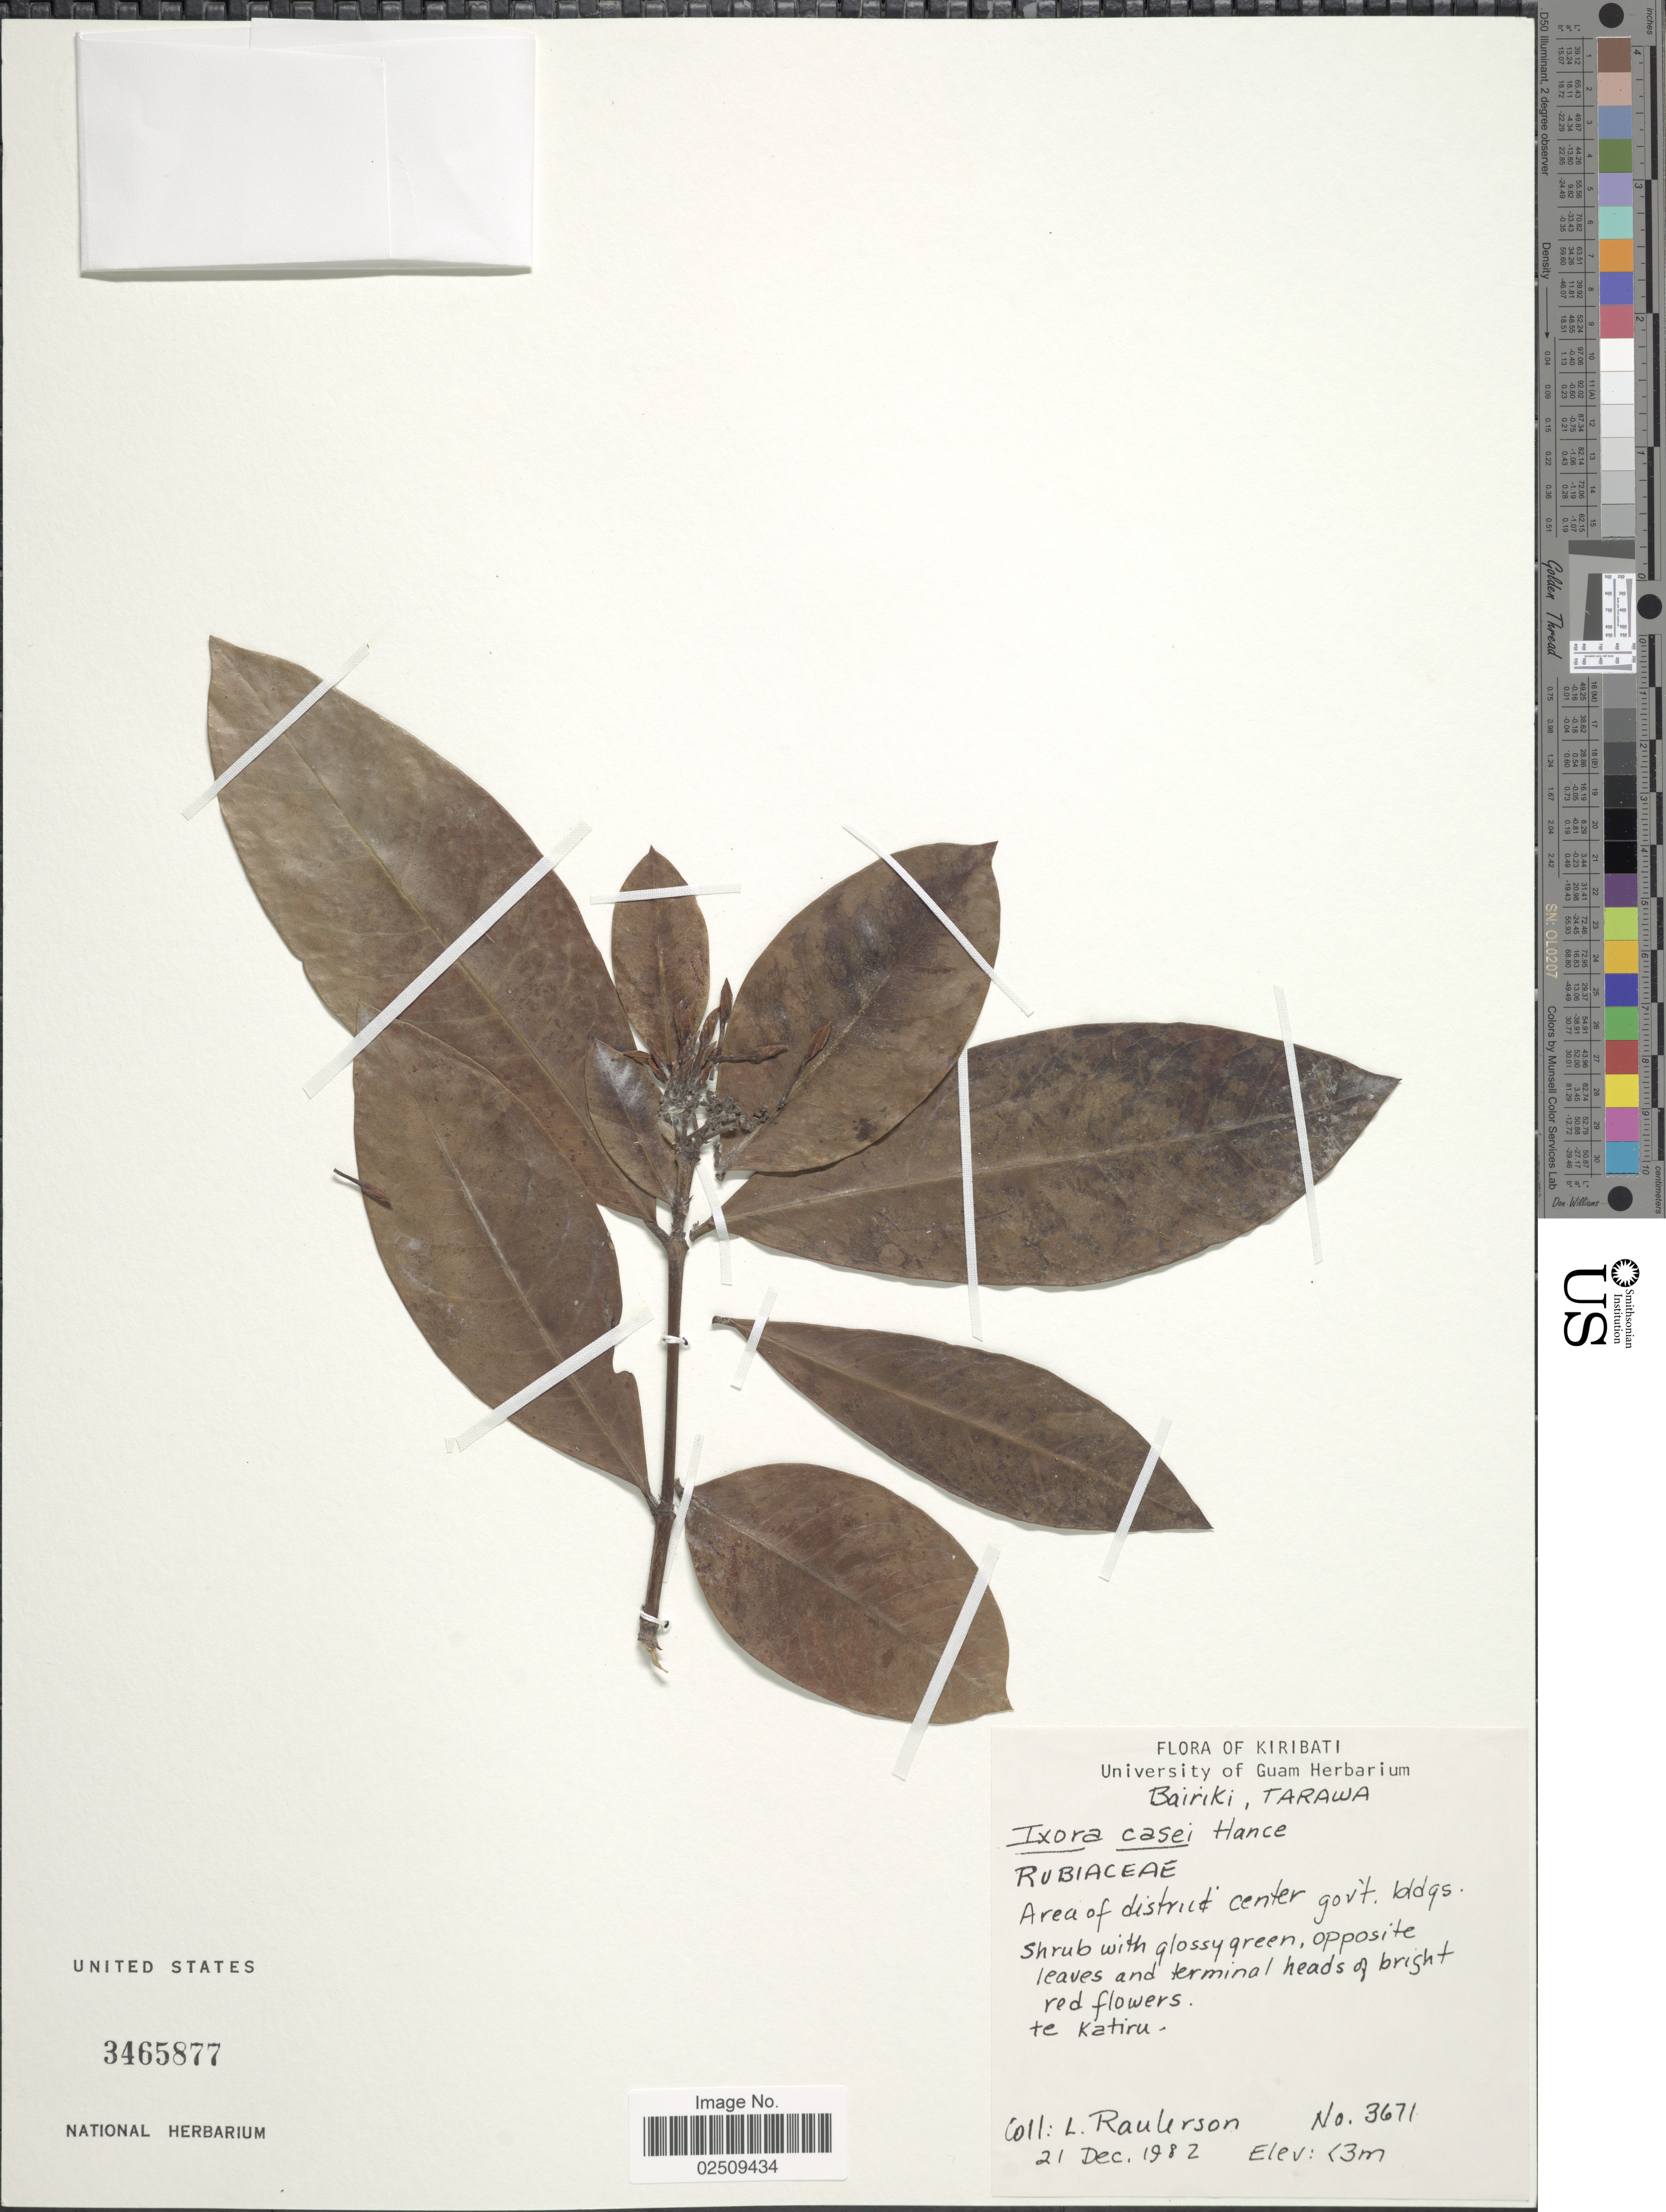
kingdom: Plantae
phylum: Tracheophyta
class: Magnoliopsida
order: Gentianales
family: Rubiaceae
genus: Ixora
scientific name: Ixora casei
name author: Hance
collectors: L. Raulerson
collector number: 3671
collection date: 1982-12-21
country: Kiribati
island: Tarawa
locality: Bairiki, Tarawa, Area of district center govt lddgs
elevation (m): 3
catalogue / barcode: US 3465877